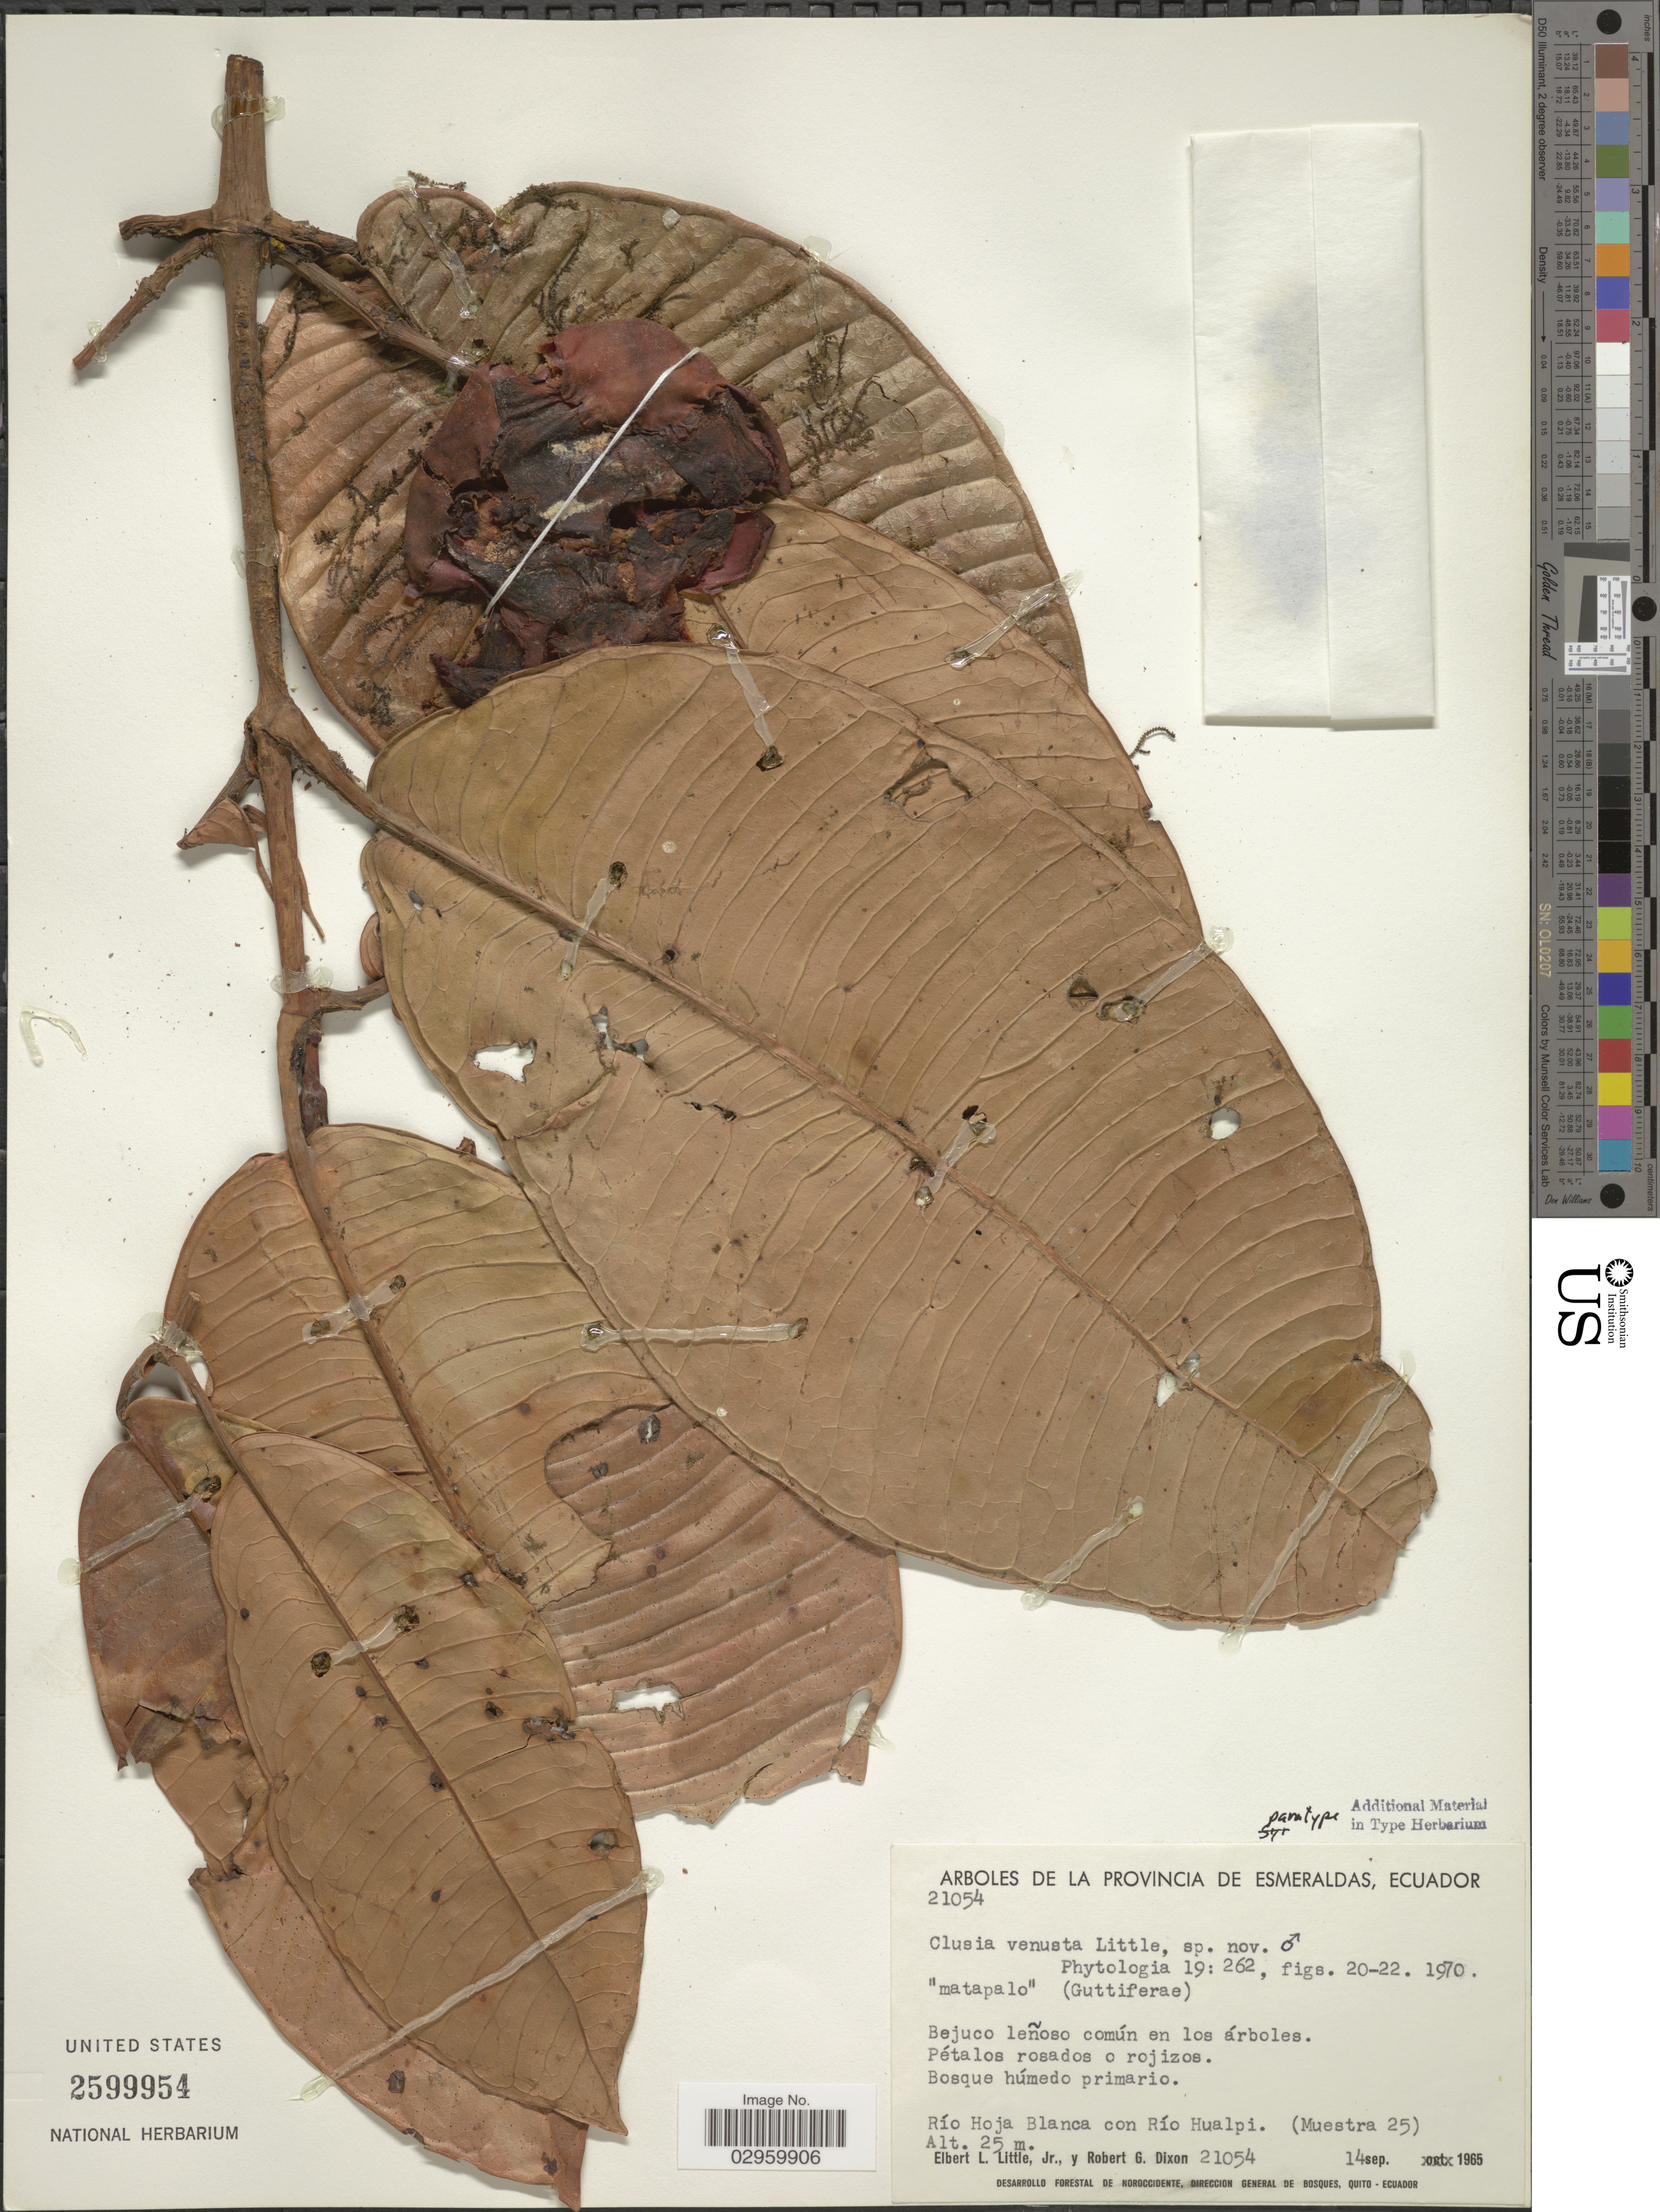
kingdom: Plantae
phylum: Tracheophyta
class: Magnoliopsida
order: Malpighiales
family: Clusiaceae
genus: Clusia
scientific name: Clusia venusta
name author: Little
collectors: E. L. Little & R. G. Dixon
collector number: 21054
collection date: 1965-09-14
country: Ecuador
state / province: Esmeraldas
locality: Arboles de la Provincia De Esmeraldas, Río Hoja Blanca con Río Hualpi. (Muestra 25).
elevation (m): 25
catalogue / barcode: US 2599954